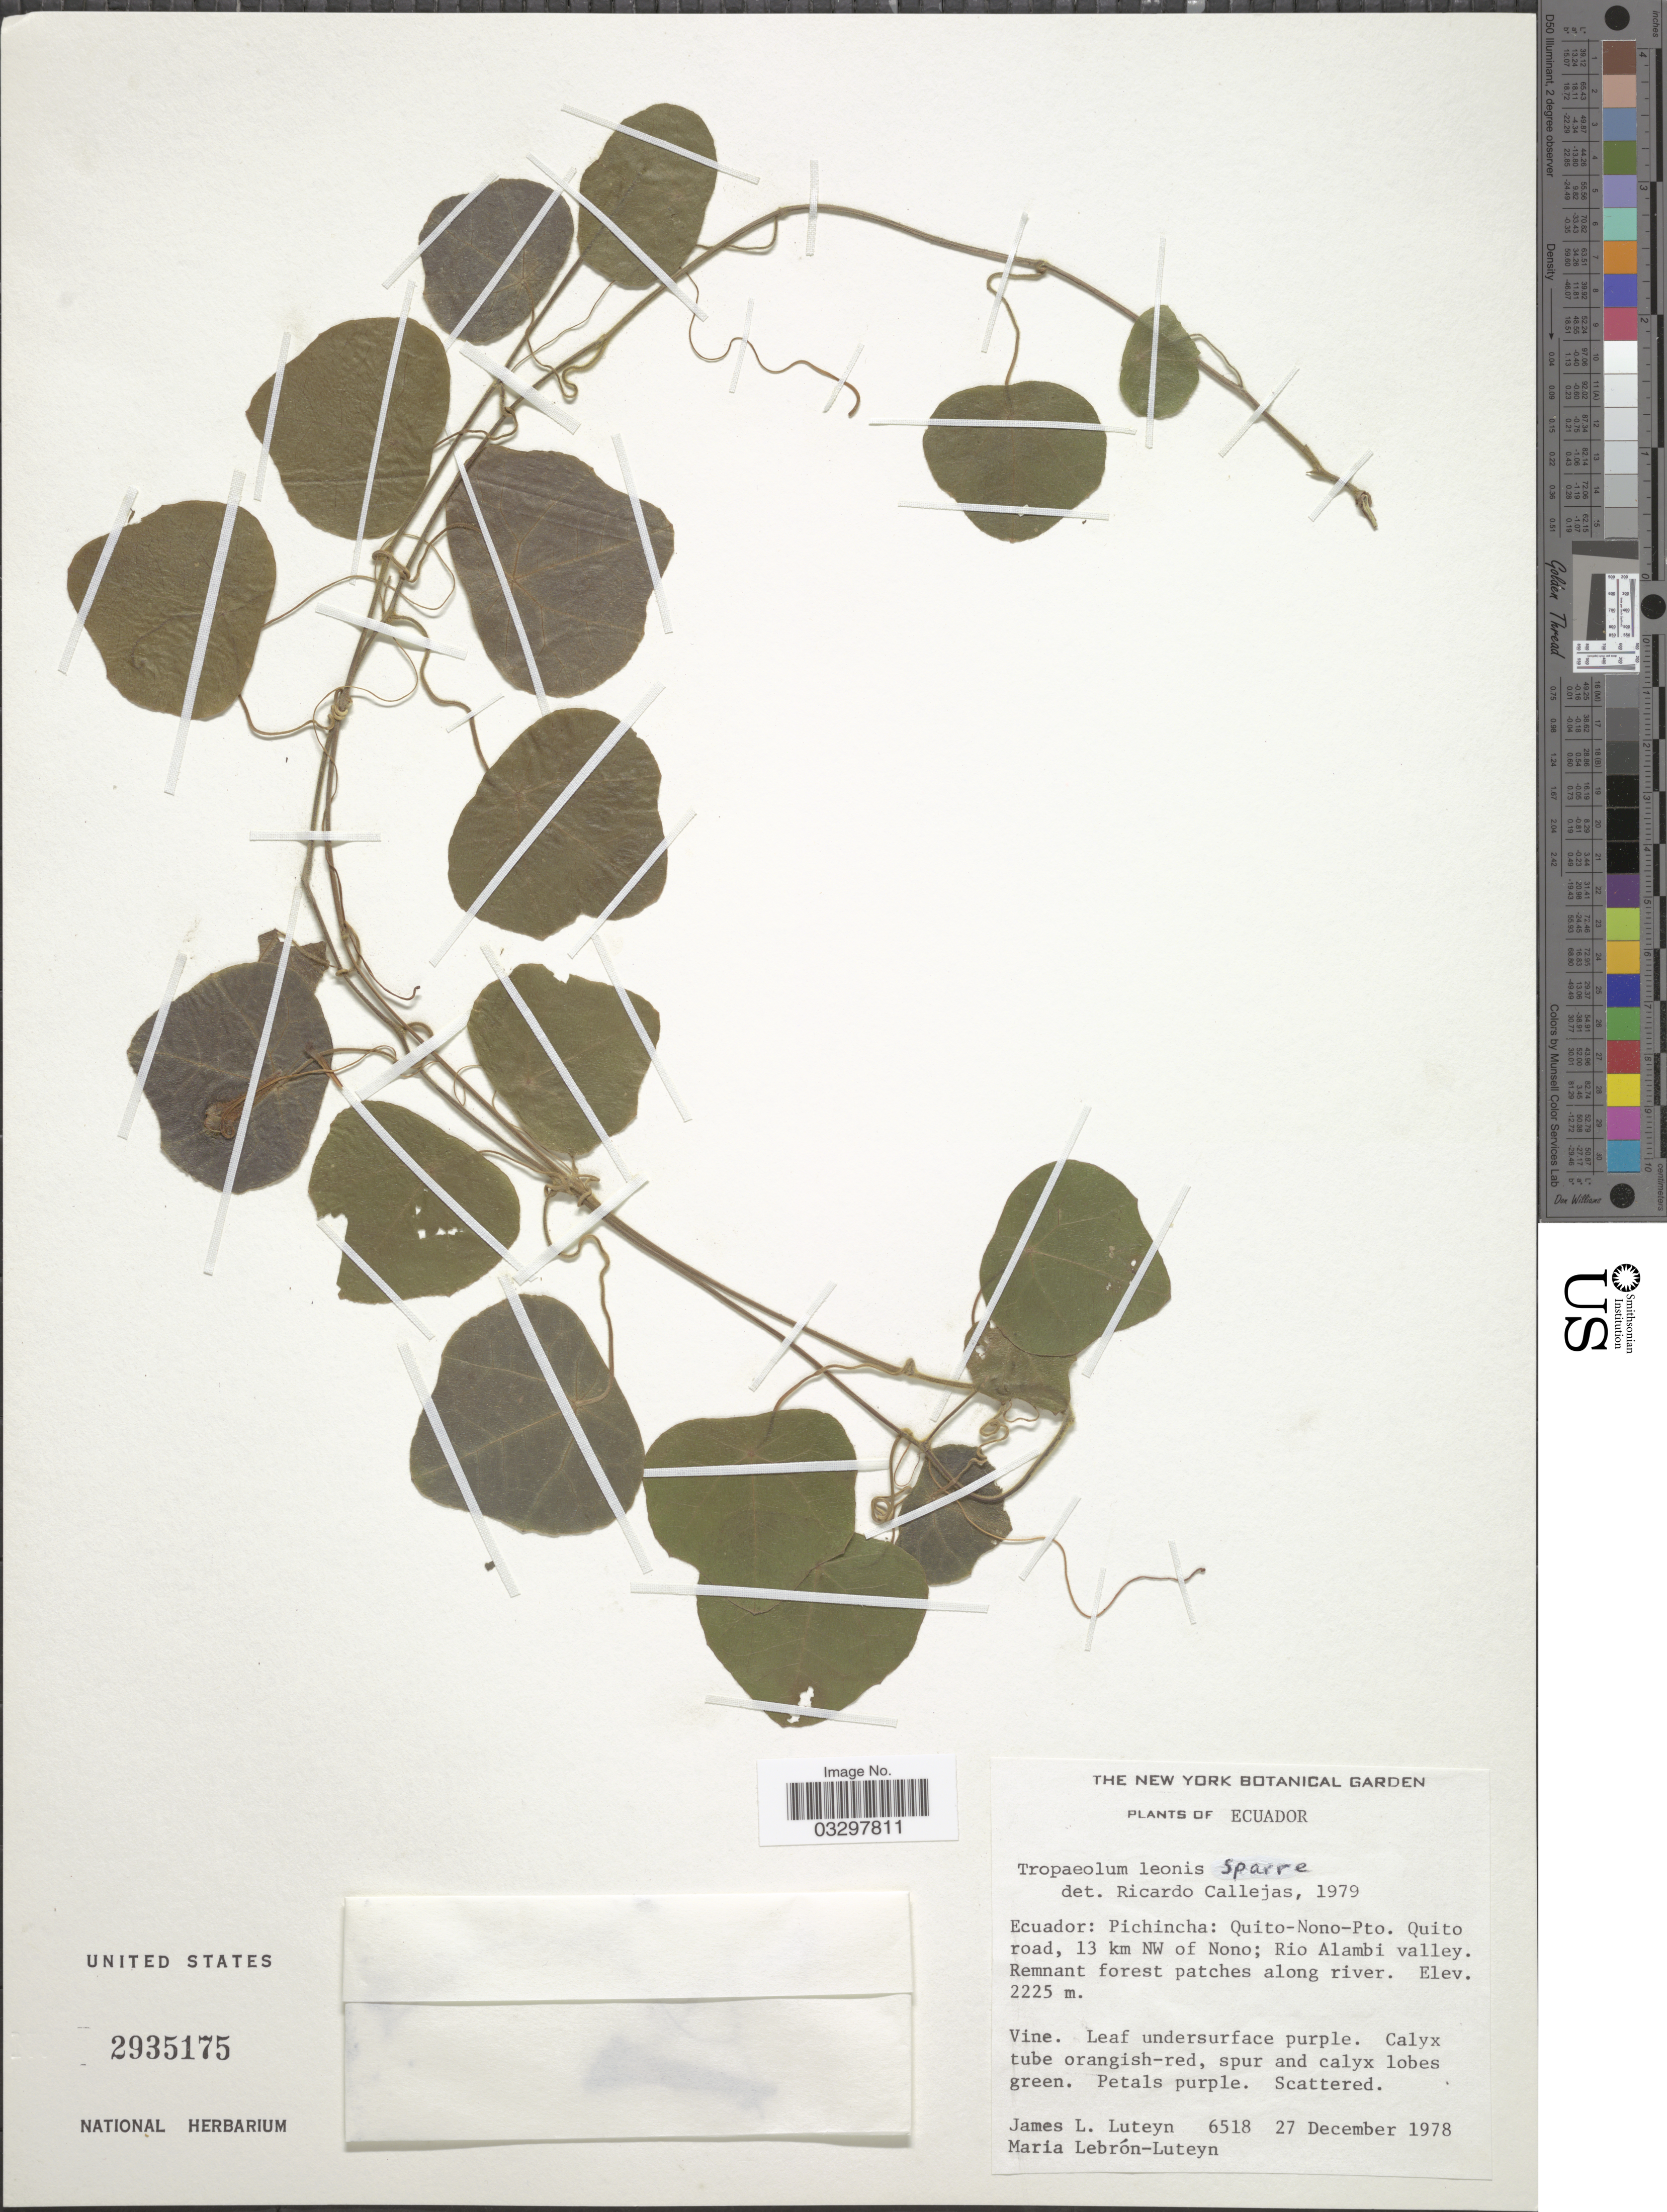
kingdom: Plantae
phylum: Tracheophyta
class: Magnoliopsida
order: Brassicales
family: Tropaeolaceae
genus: Tropaeolum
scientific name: Tropaeolum leonis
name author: Sparre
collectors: J. Luteyn & M. L. Lebrón-Luteyn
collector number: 6518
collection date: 1978-12-27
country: Ecuador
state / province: Pichincha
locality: Quito-Nono-Pto. Quito road, 13 km NW of Nono; Rio Alambi valley.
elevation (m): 2225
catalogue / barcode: US 2935175